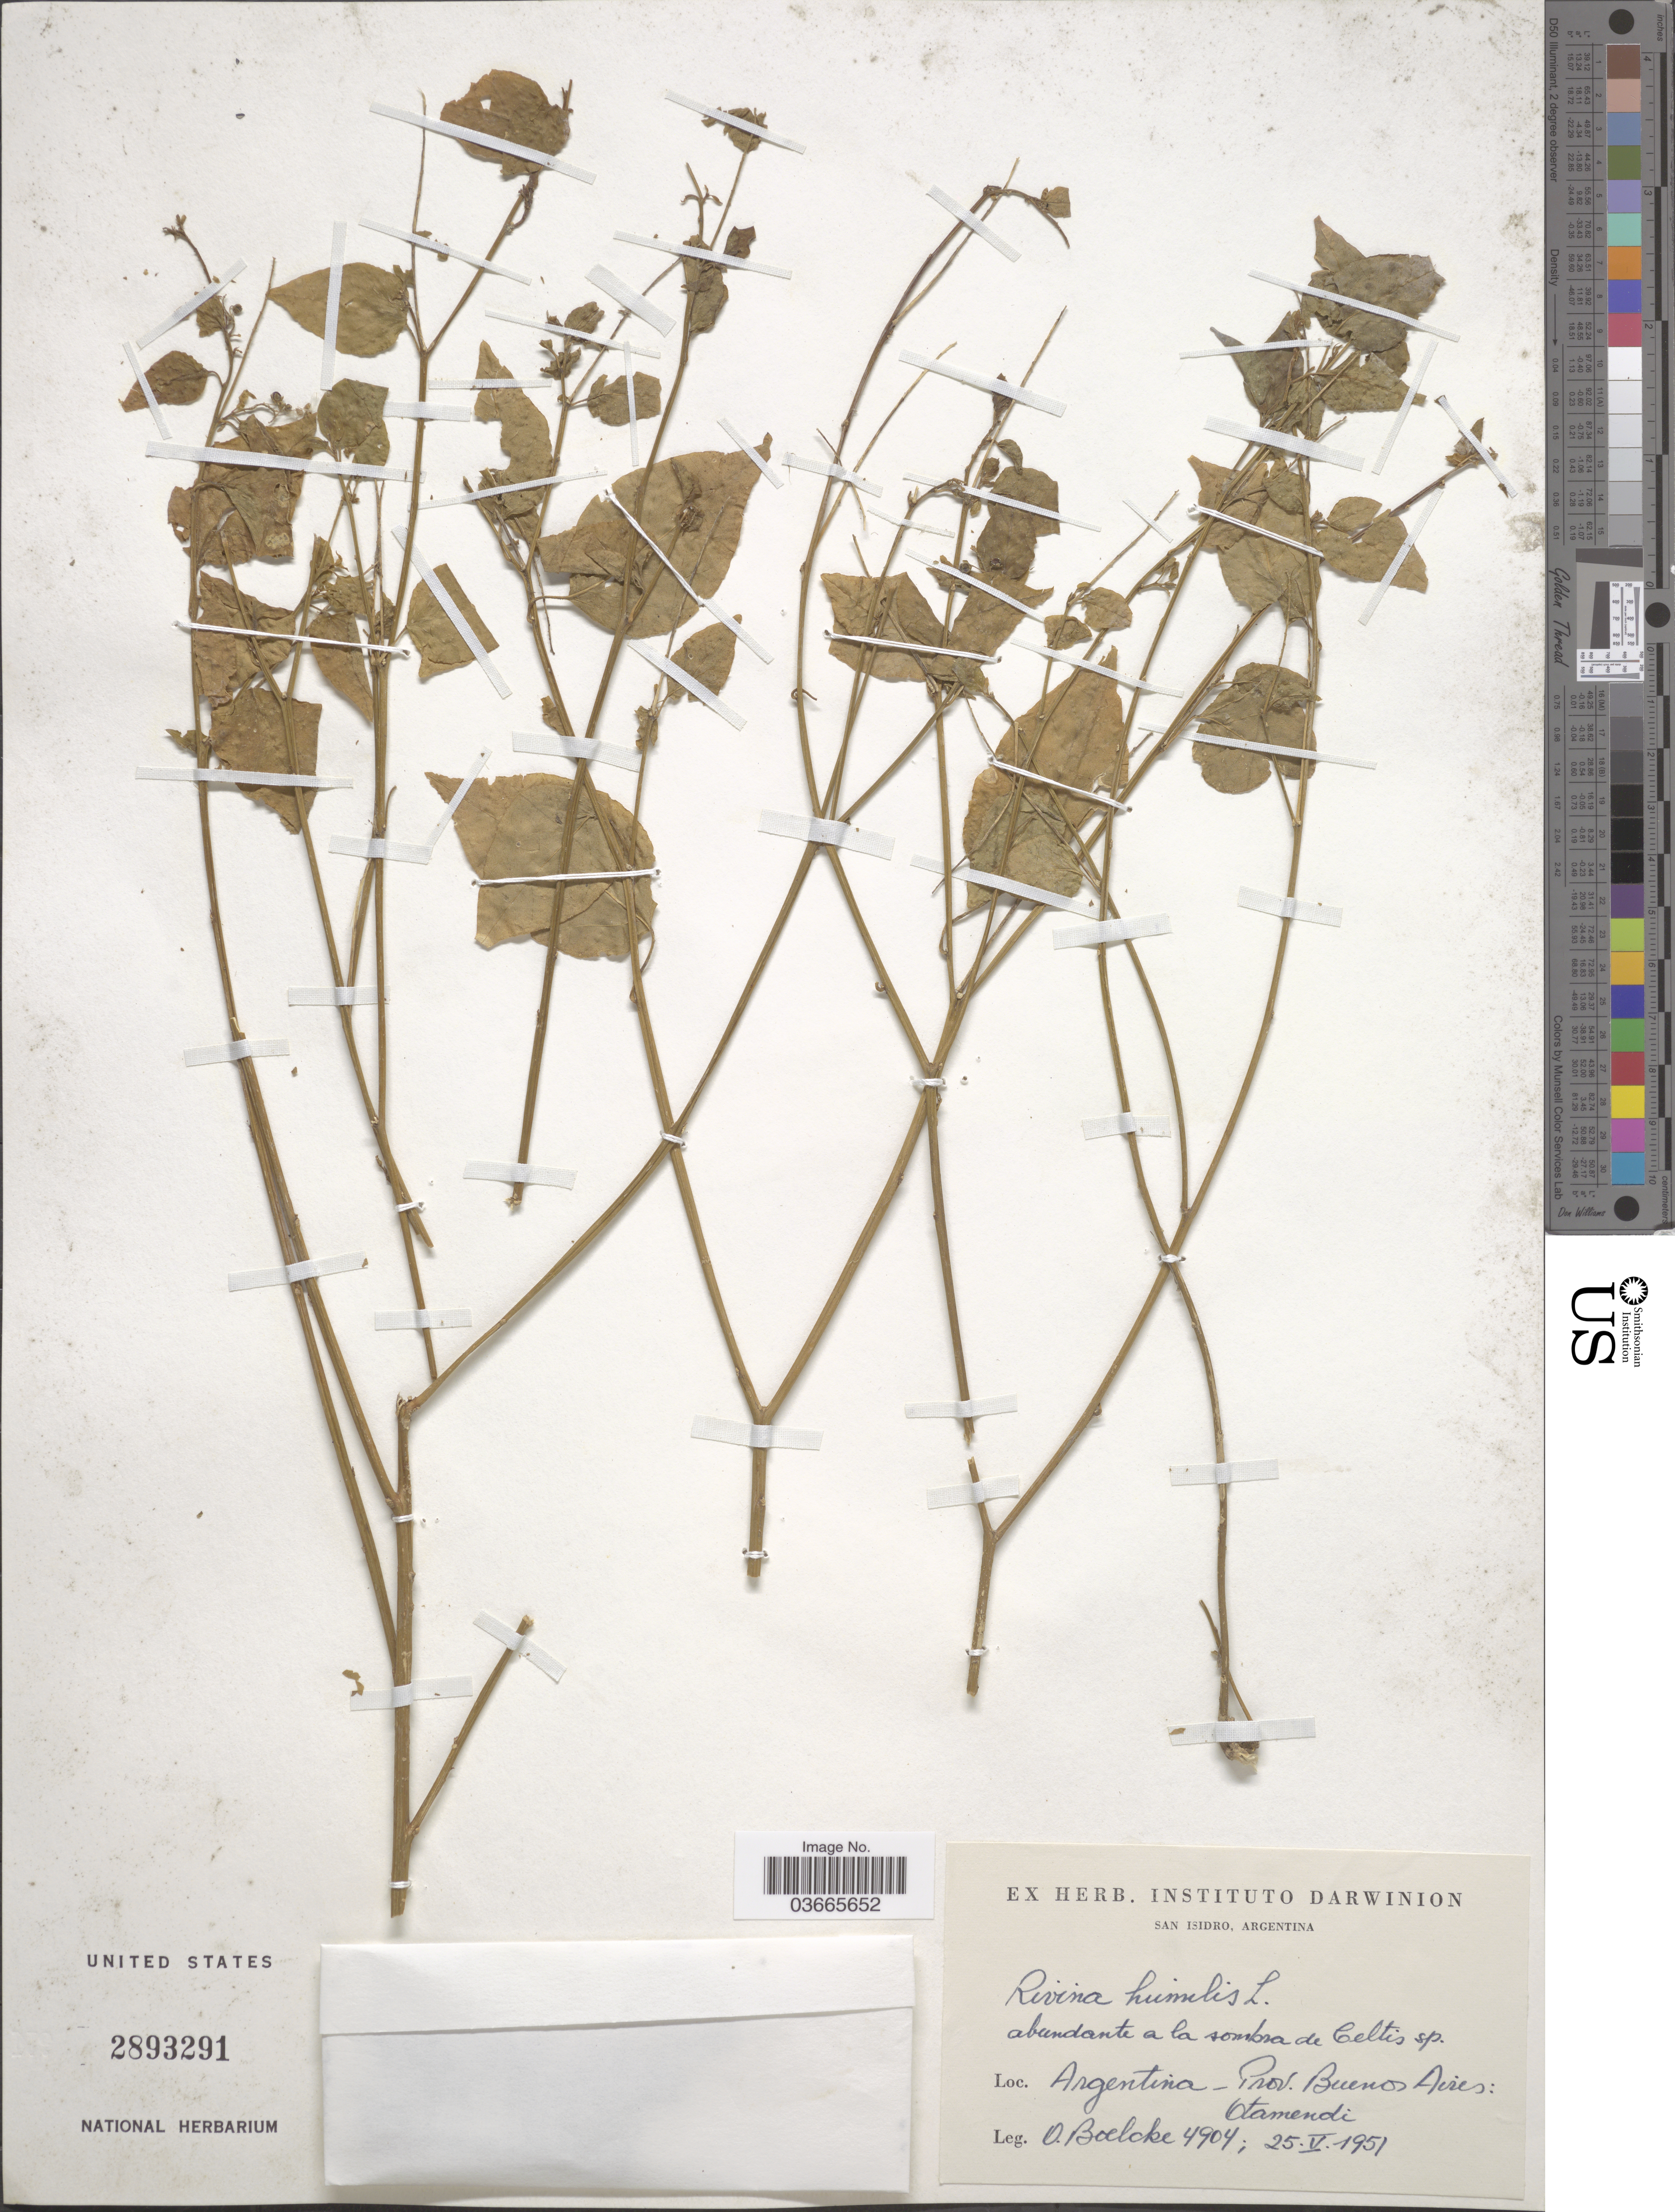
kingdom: Plantae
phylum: Tracheophyta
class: Magnoliopsida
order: Caryophyllales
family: Phytolaccaceae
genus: Rivina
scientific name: Rivina humilis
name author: L.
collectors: O. Boelcke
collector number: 4904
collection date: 1951-05-25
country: Argentina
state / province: Buenos Aires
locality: Otamendi.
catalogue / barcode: US 2893291